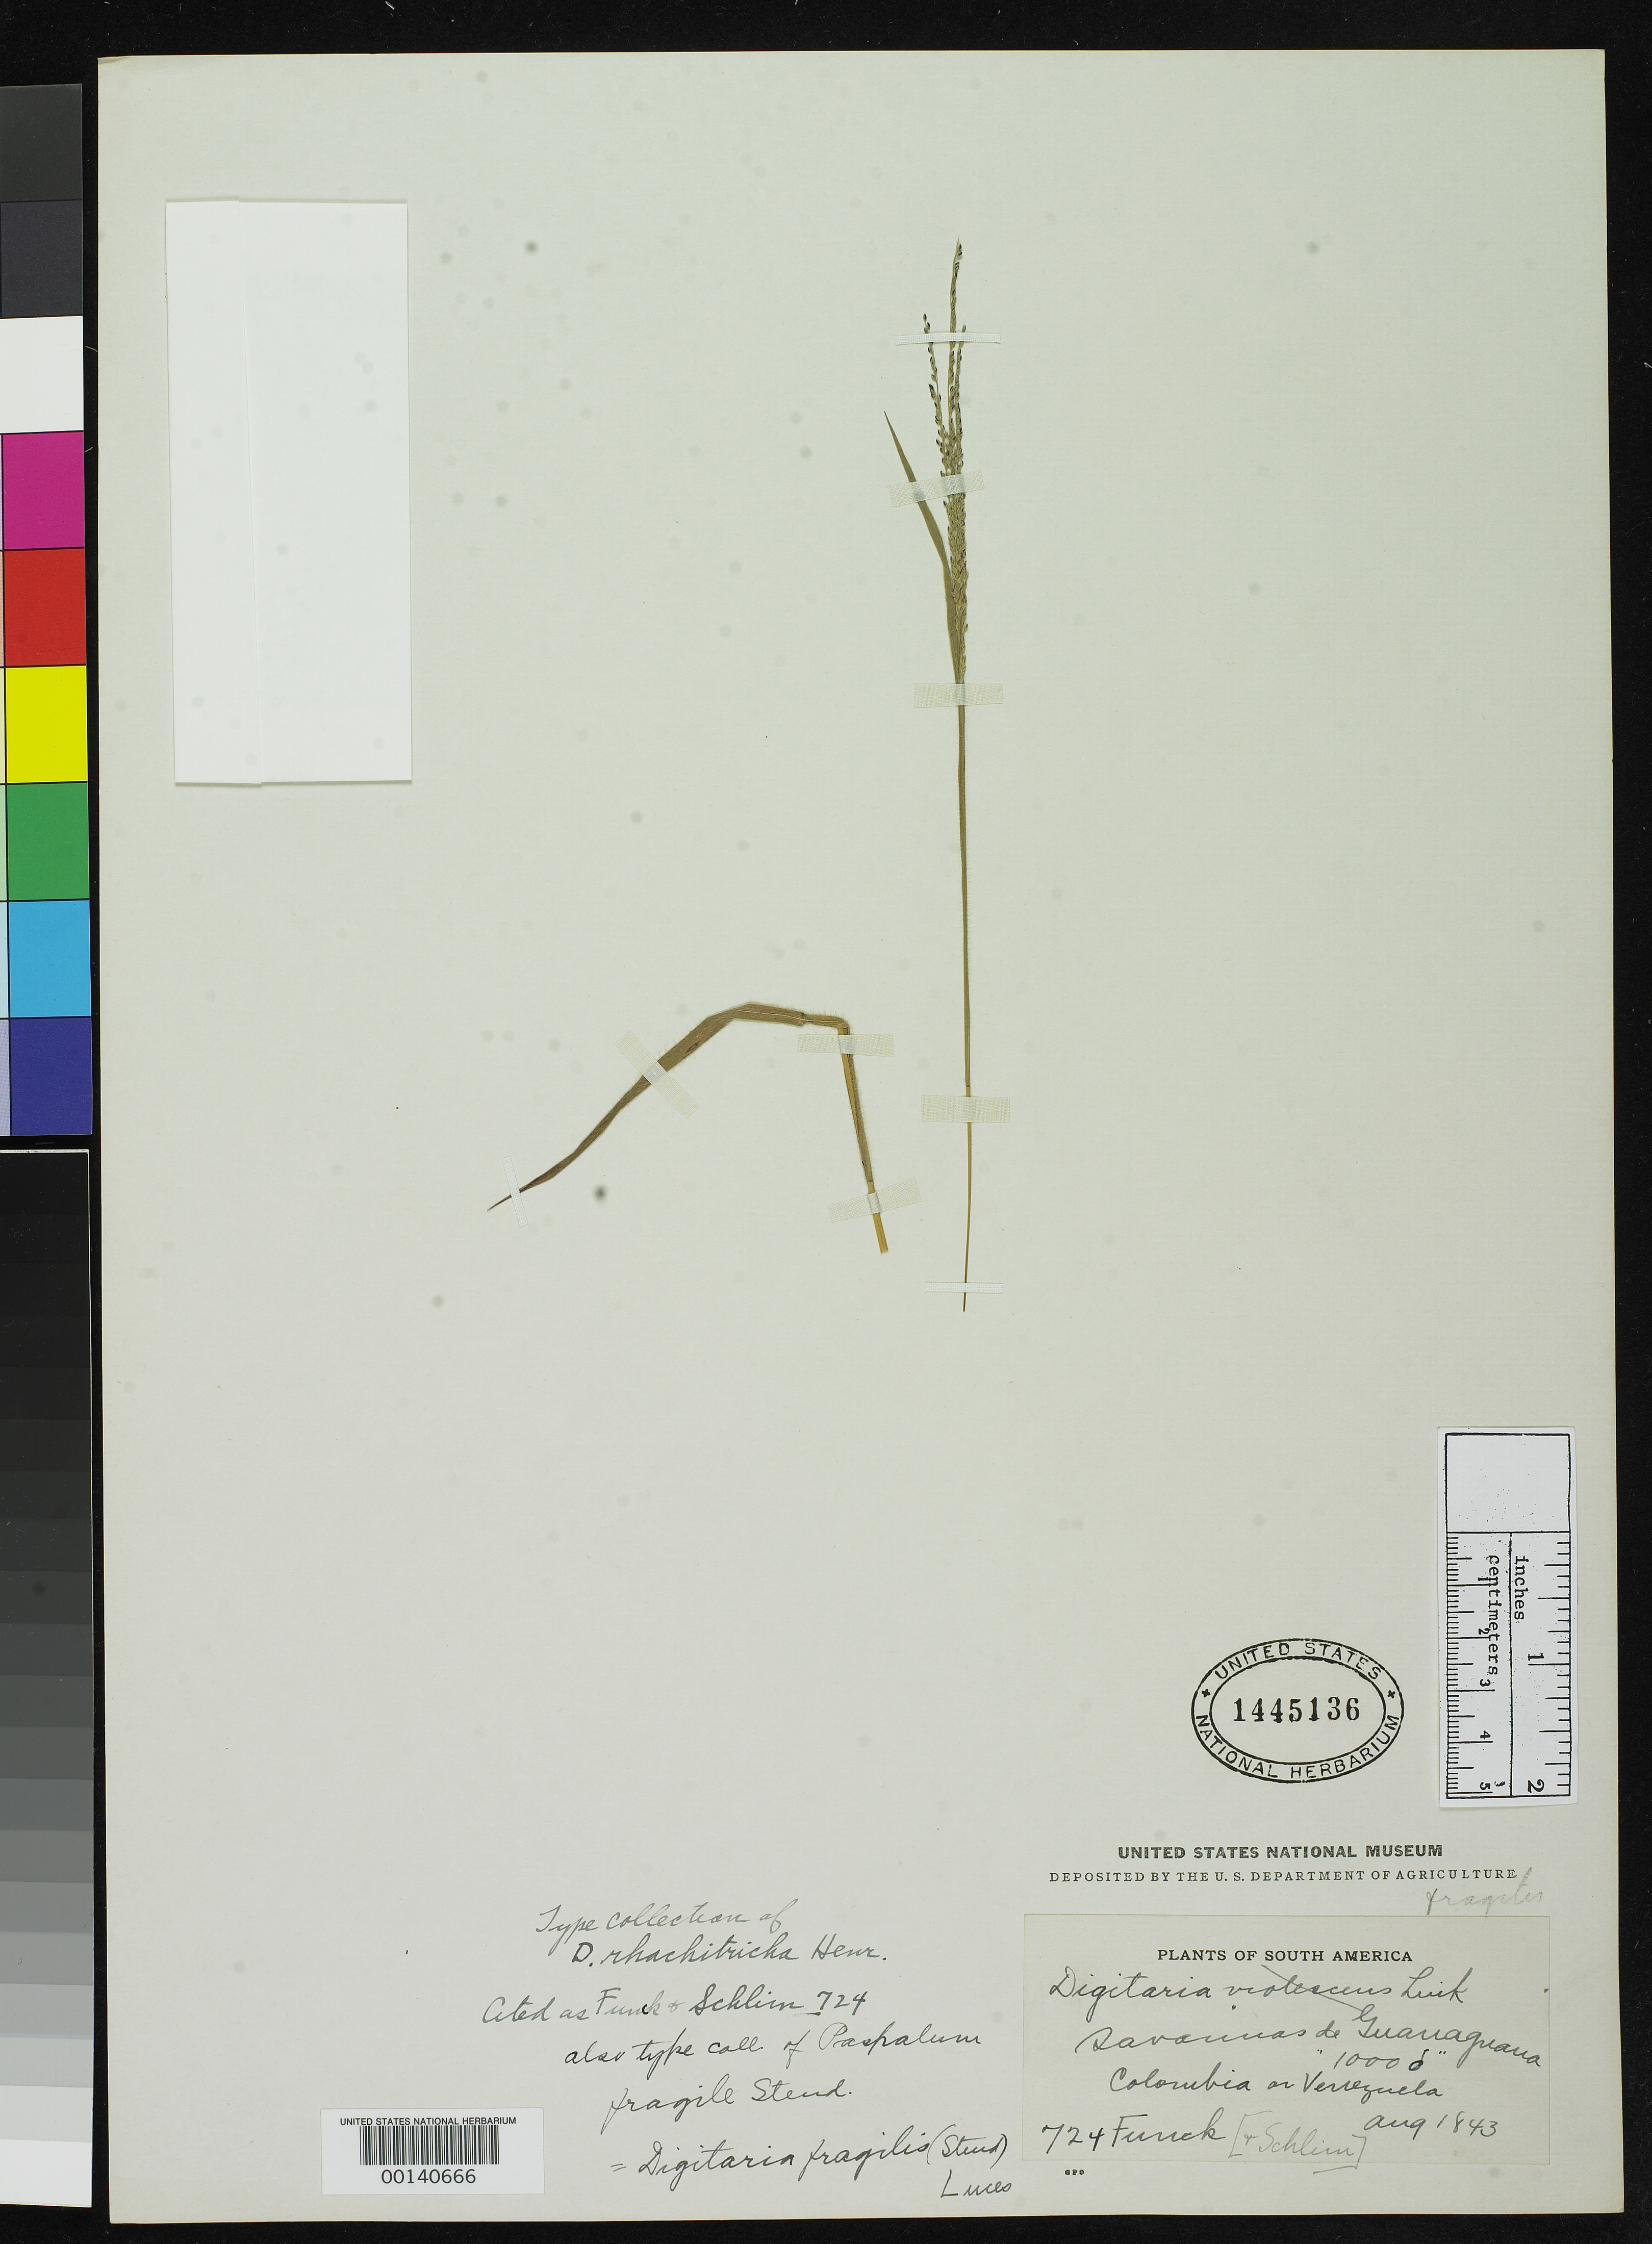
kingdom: Plantae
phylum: Tracheophyta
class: Liliopsida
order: Poales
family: Poaceae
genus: Paspalum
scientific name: Paspalum fragile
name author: Steud.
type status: Type Collection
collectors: N. Funck & L. Schlim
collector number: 724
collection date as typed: Aug 1843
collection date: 1843-08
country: Colombia / Venezuela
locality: Savannas de Guarraguana, Cumana.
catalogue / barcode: US 1445136